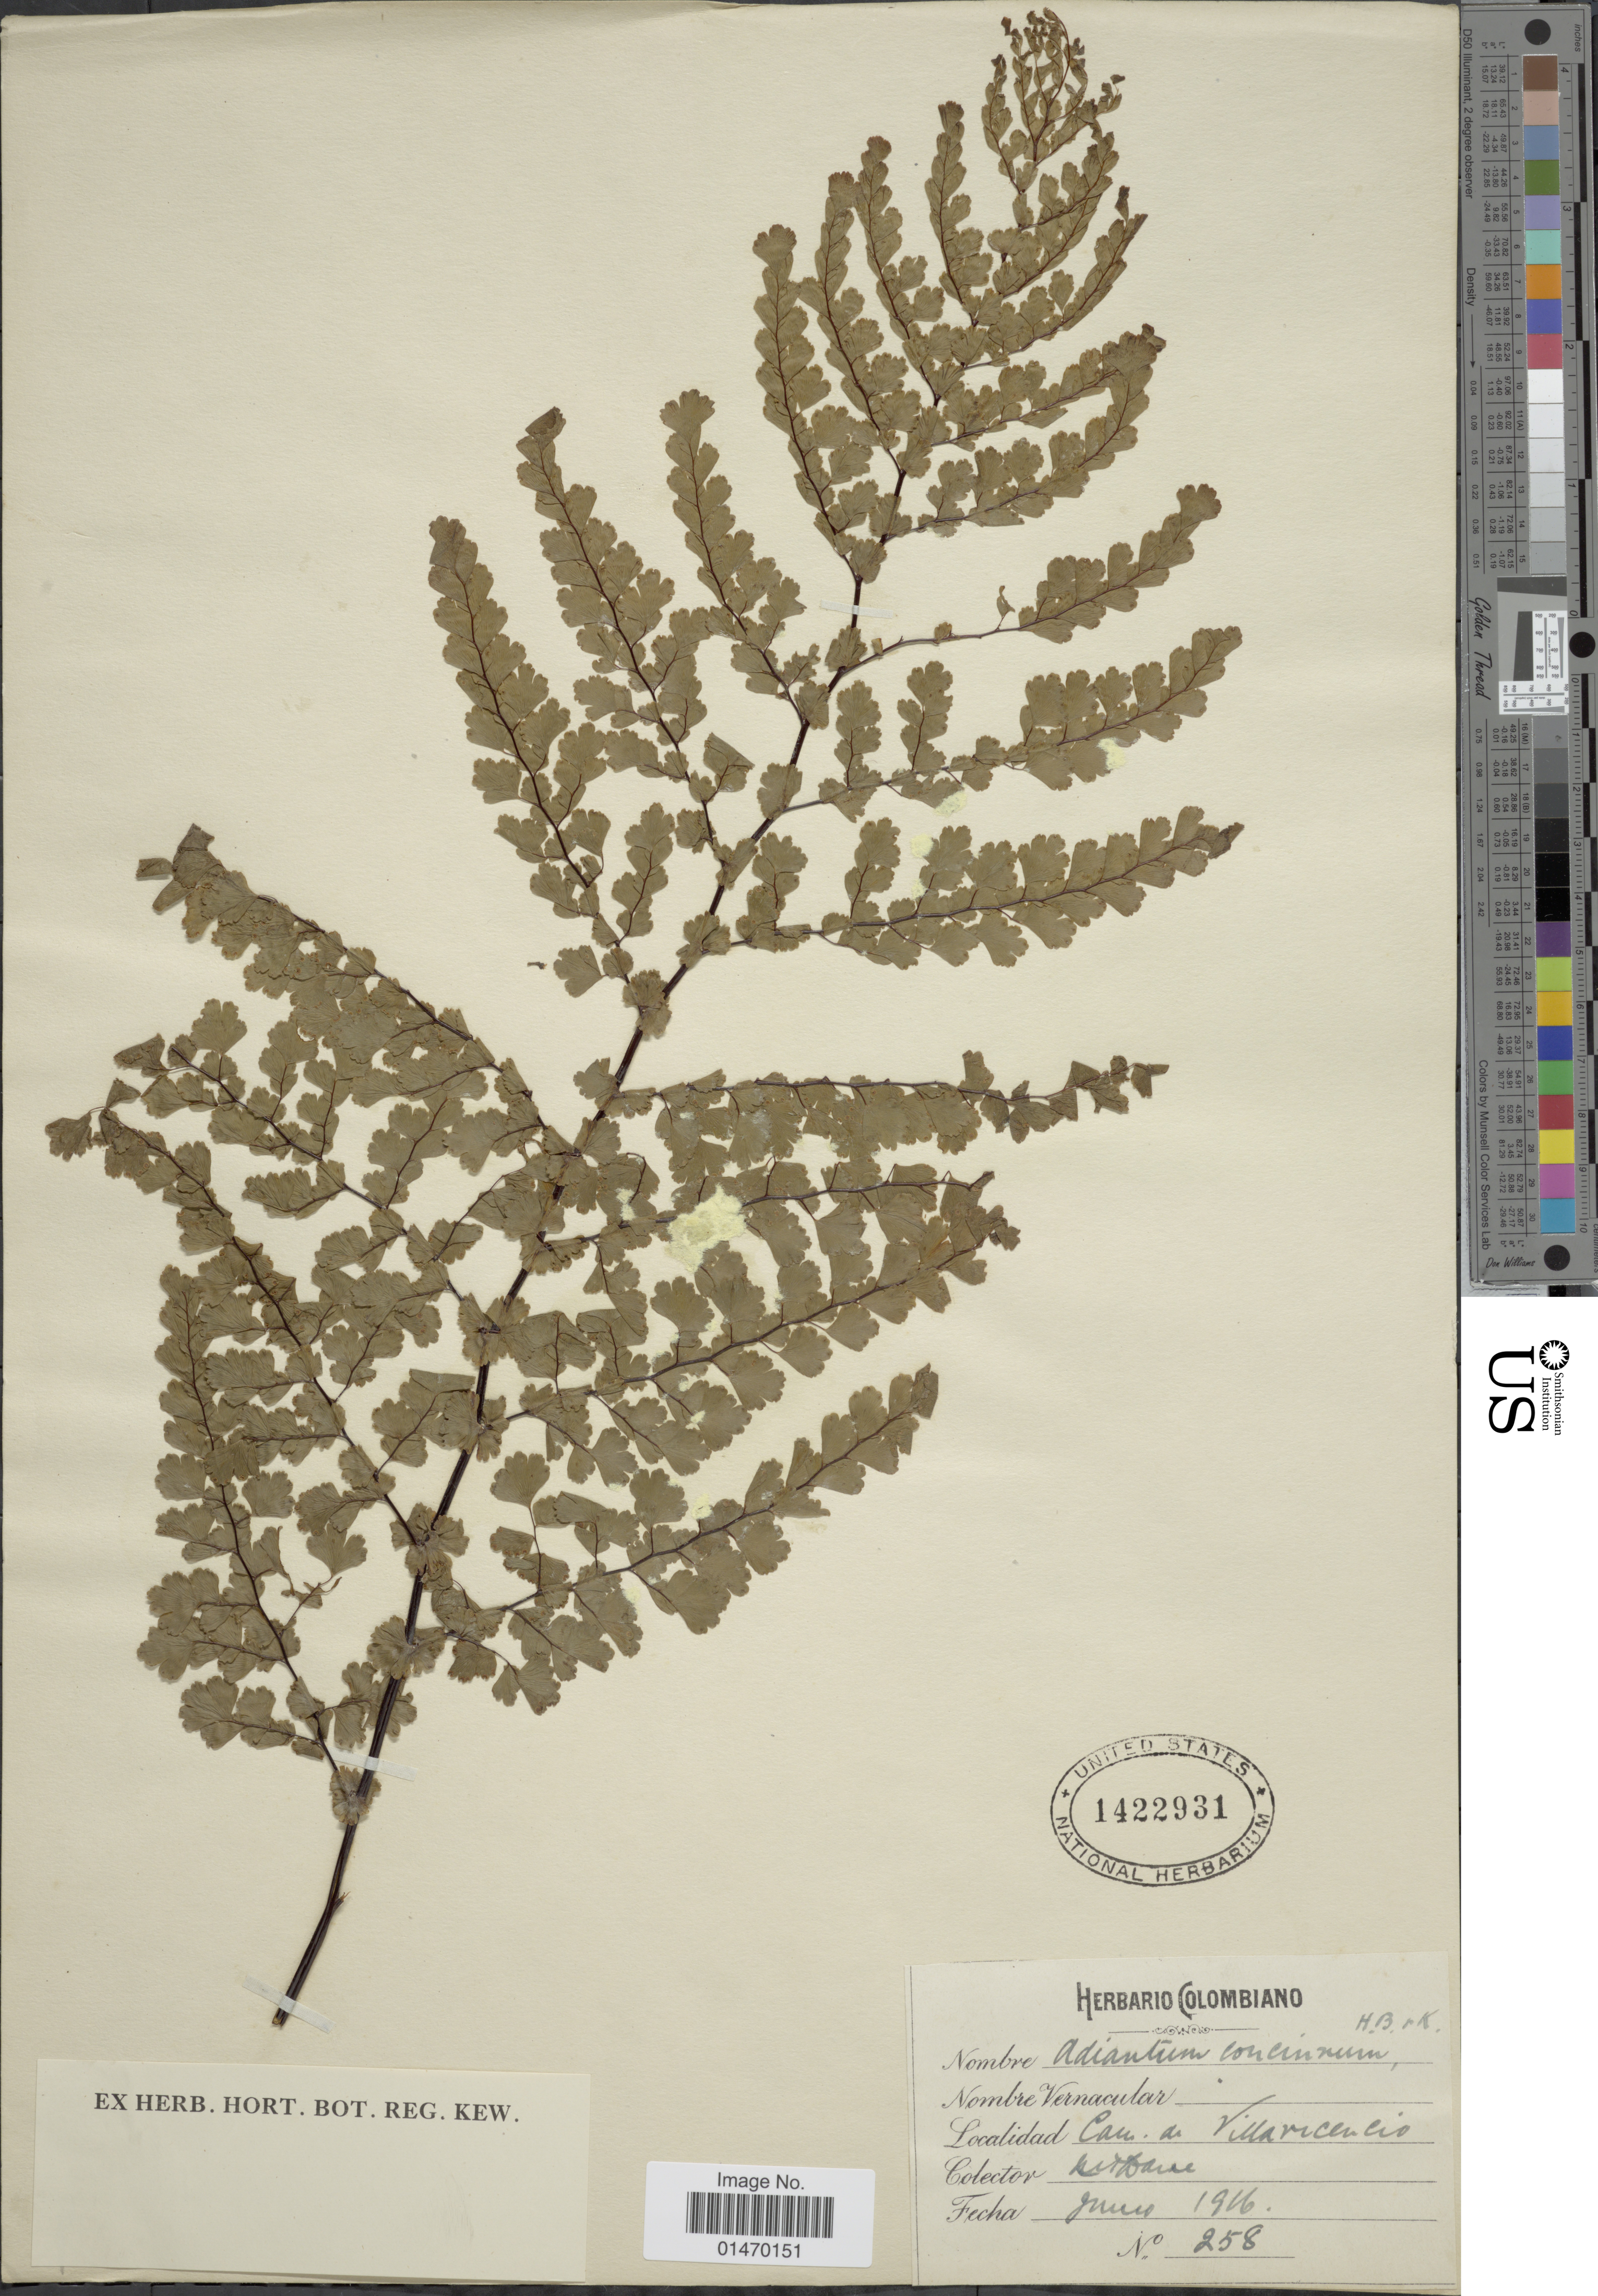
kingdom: Plantae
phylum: Tracheophyta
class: Polypodiopsida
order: Polypodiales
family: Pteridaceae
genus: Adiantum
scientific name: Adiantum concinnum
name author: Humb. & Bonpl. ex Willd.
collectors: M. T. Dawe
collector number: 258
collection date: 1916-06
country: Colombia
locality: Cam. a Villavicencio.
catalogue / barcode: US 1422931